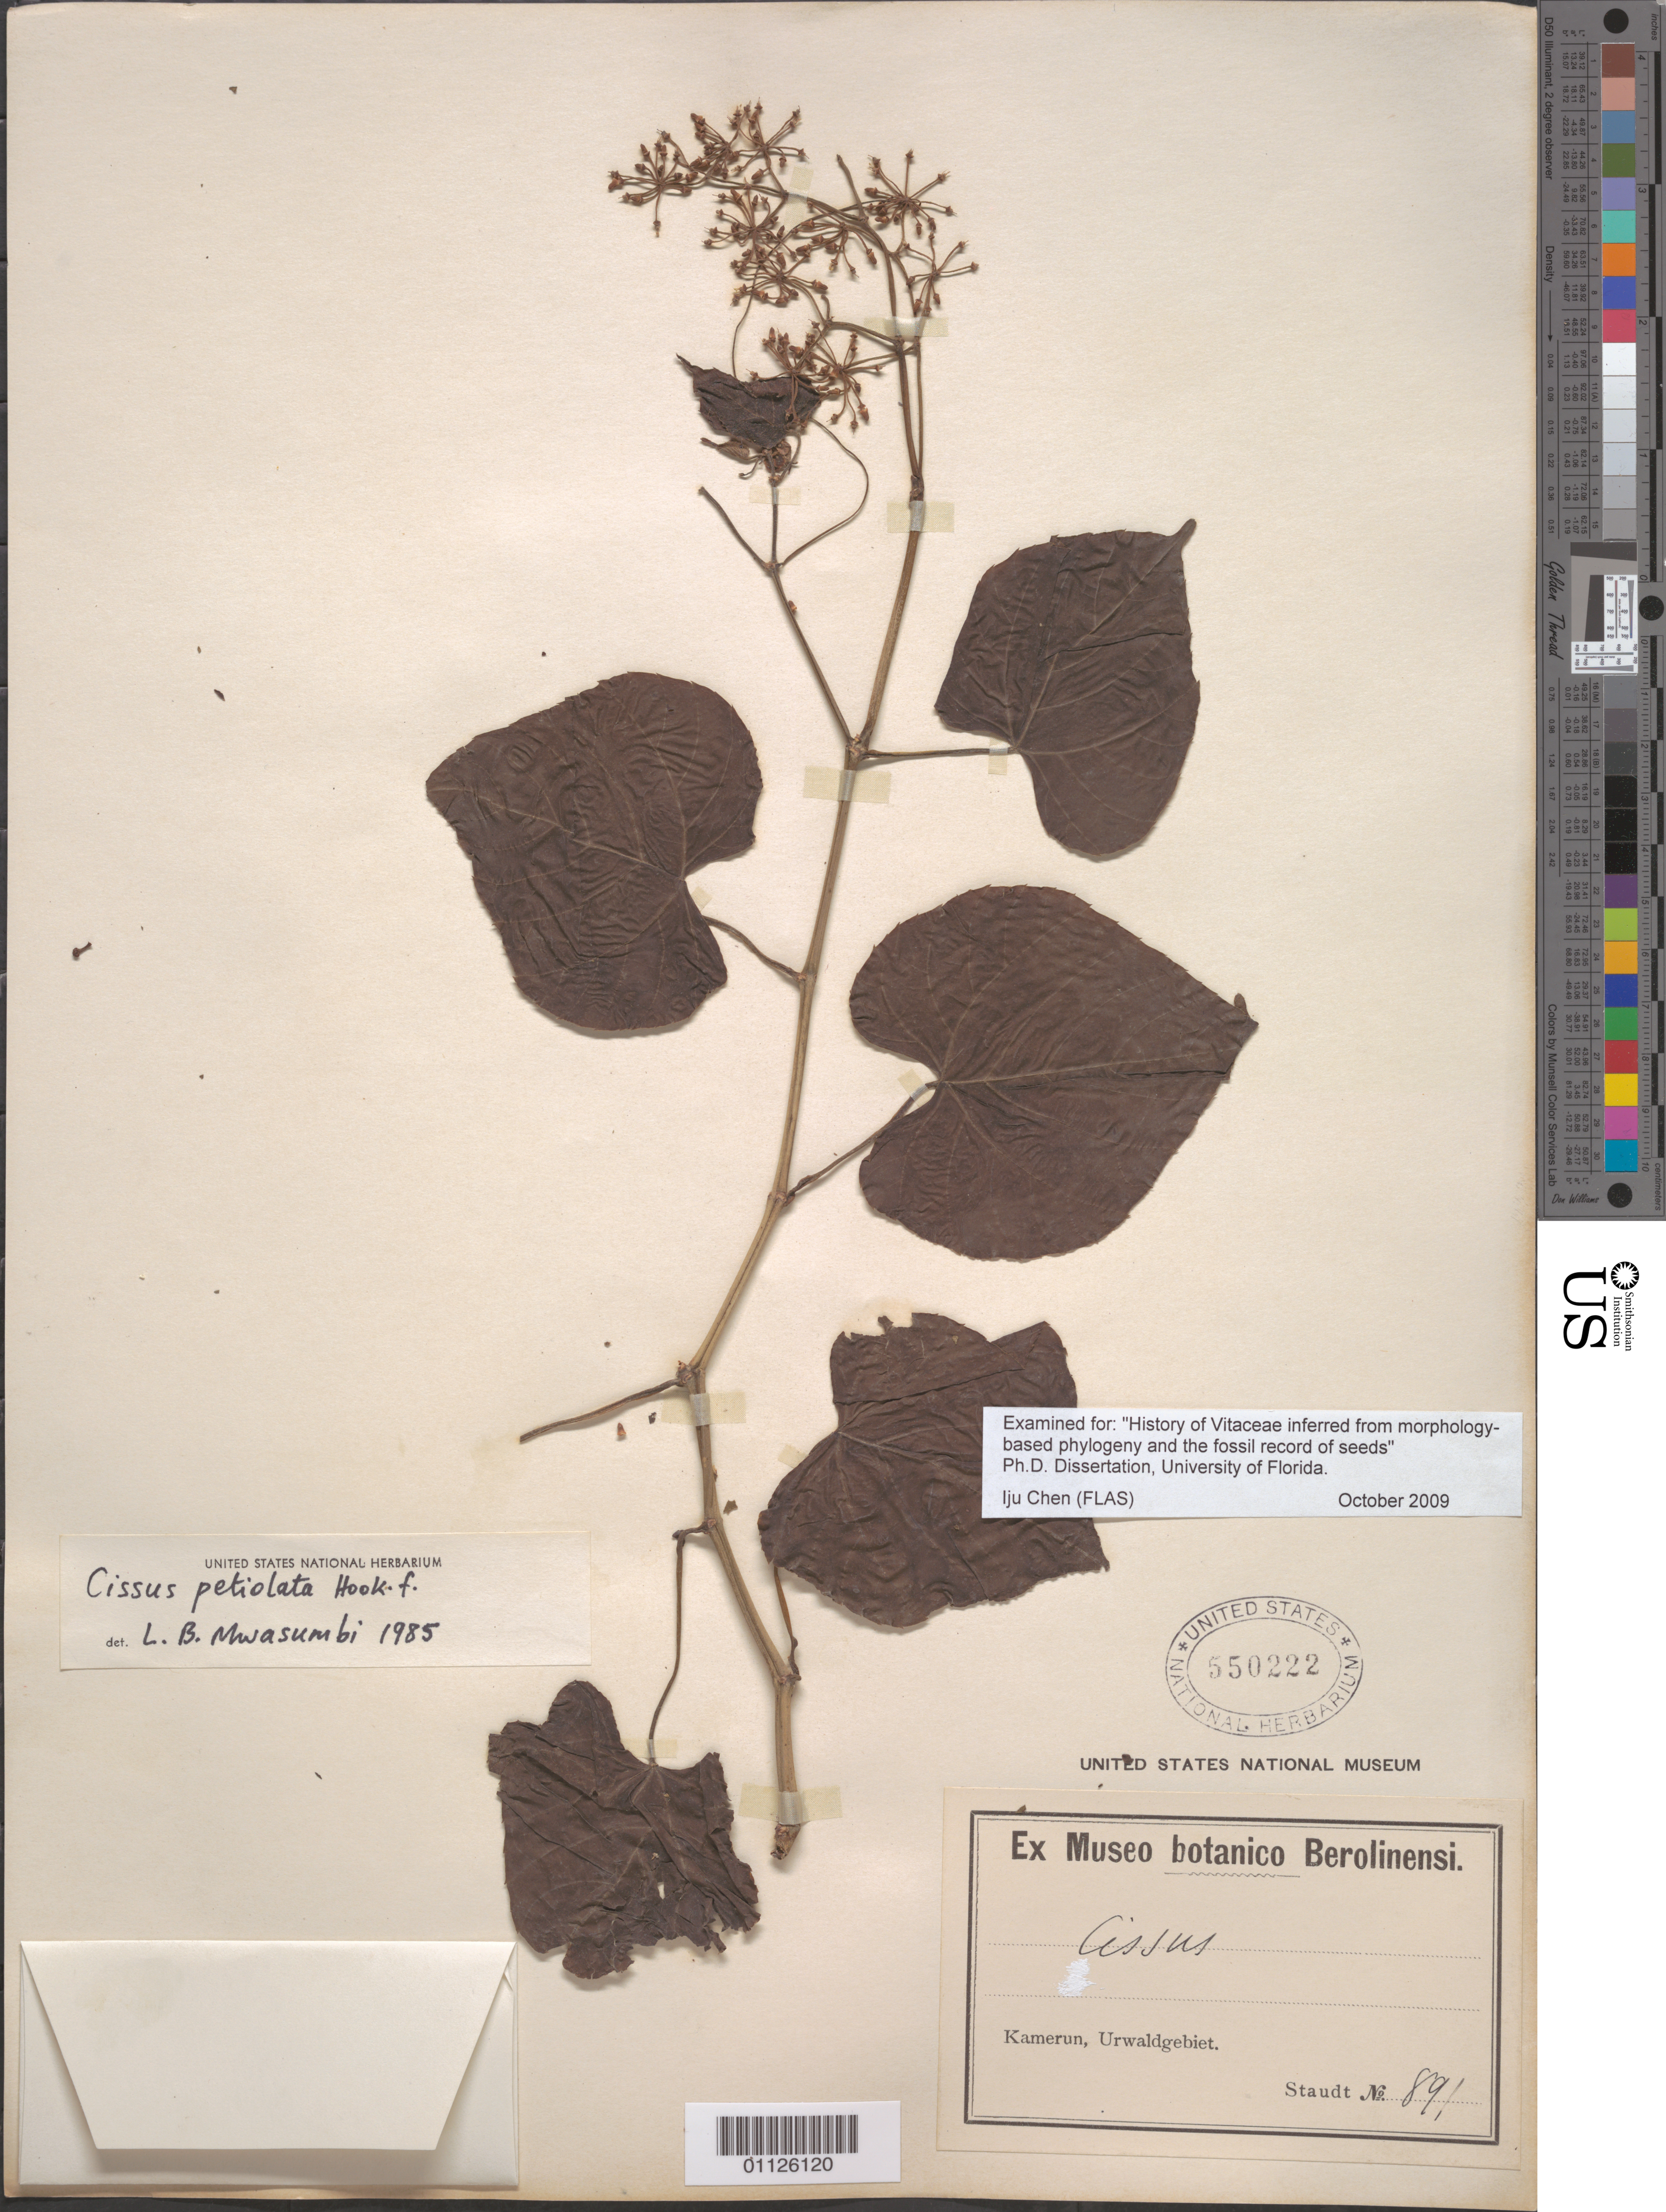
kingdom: Plantae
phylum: Tracheophyta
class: Magnoliopsida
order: Vitales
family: Vitaceae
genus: Cissus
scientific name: Cissus petiolata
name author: Hook. f.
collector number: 891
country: Cameroon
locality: Urwaldgebiet.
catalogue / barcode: US 550222